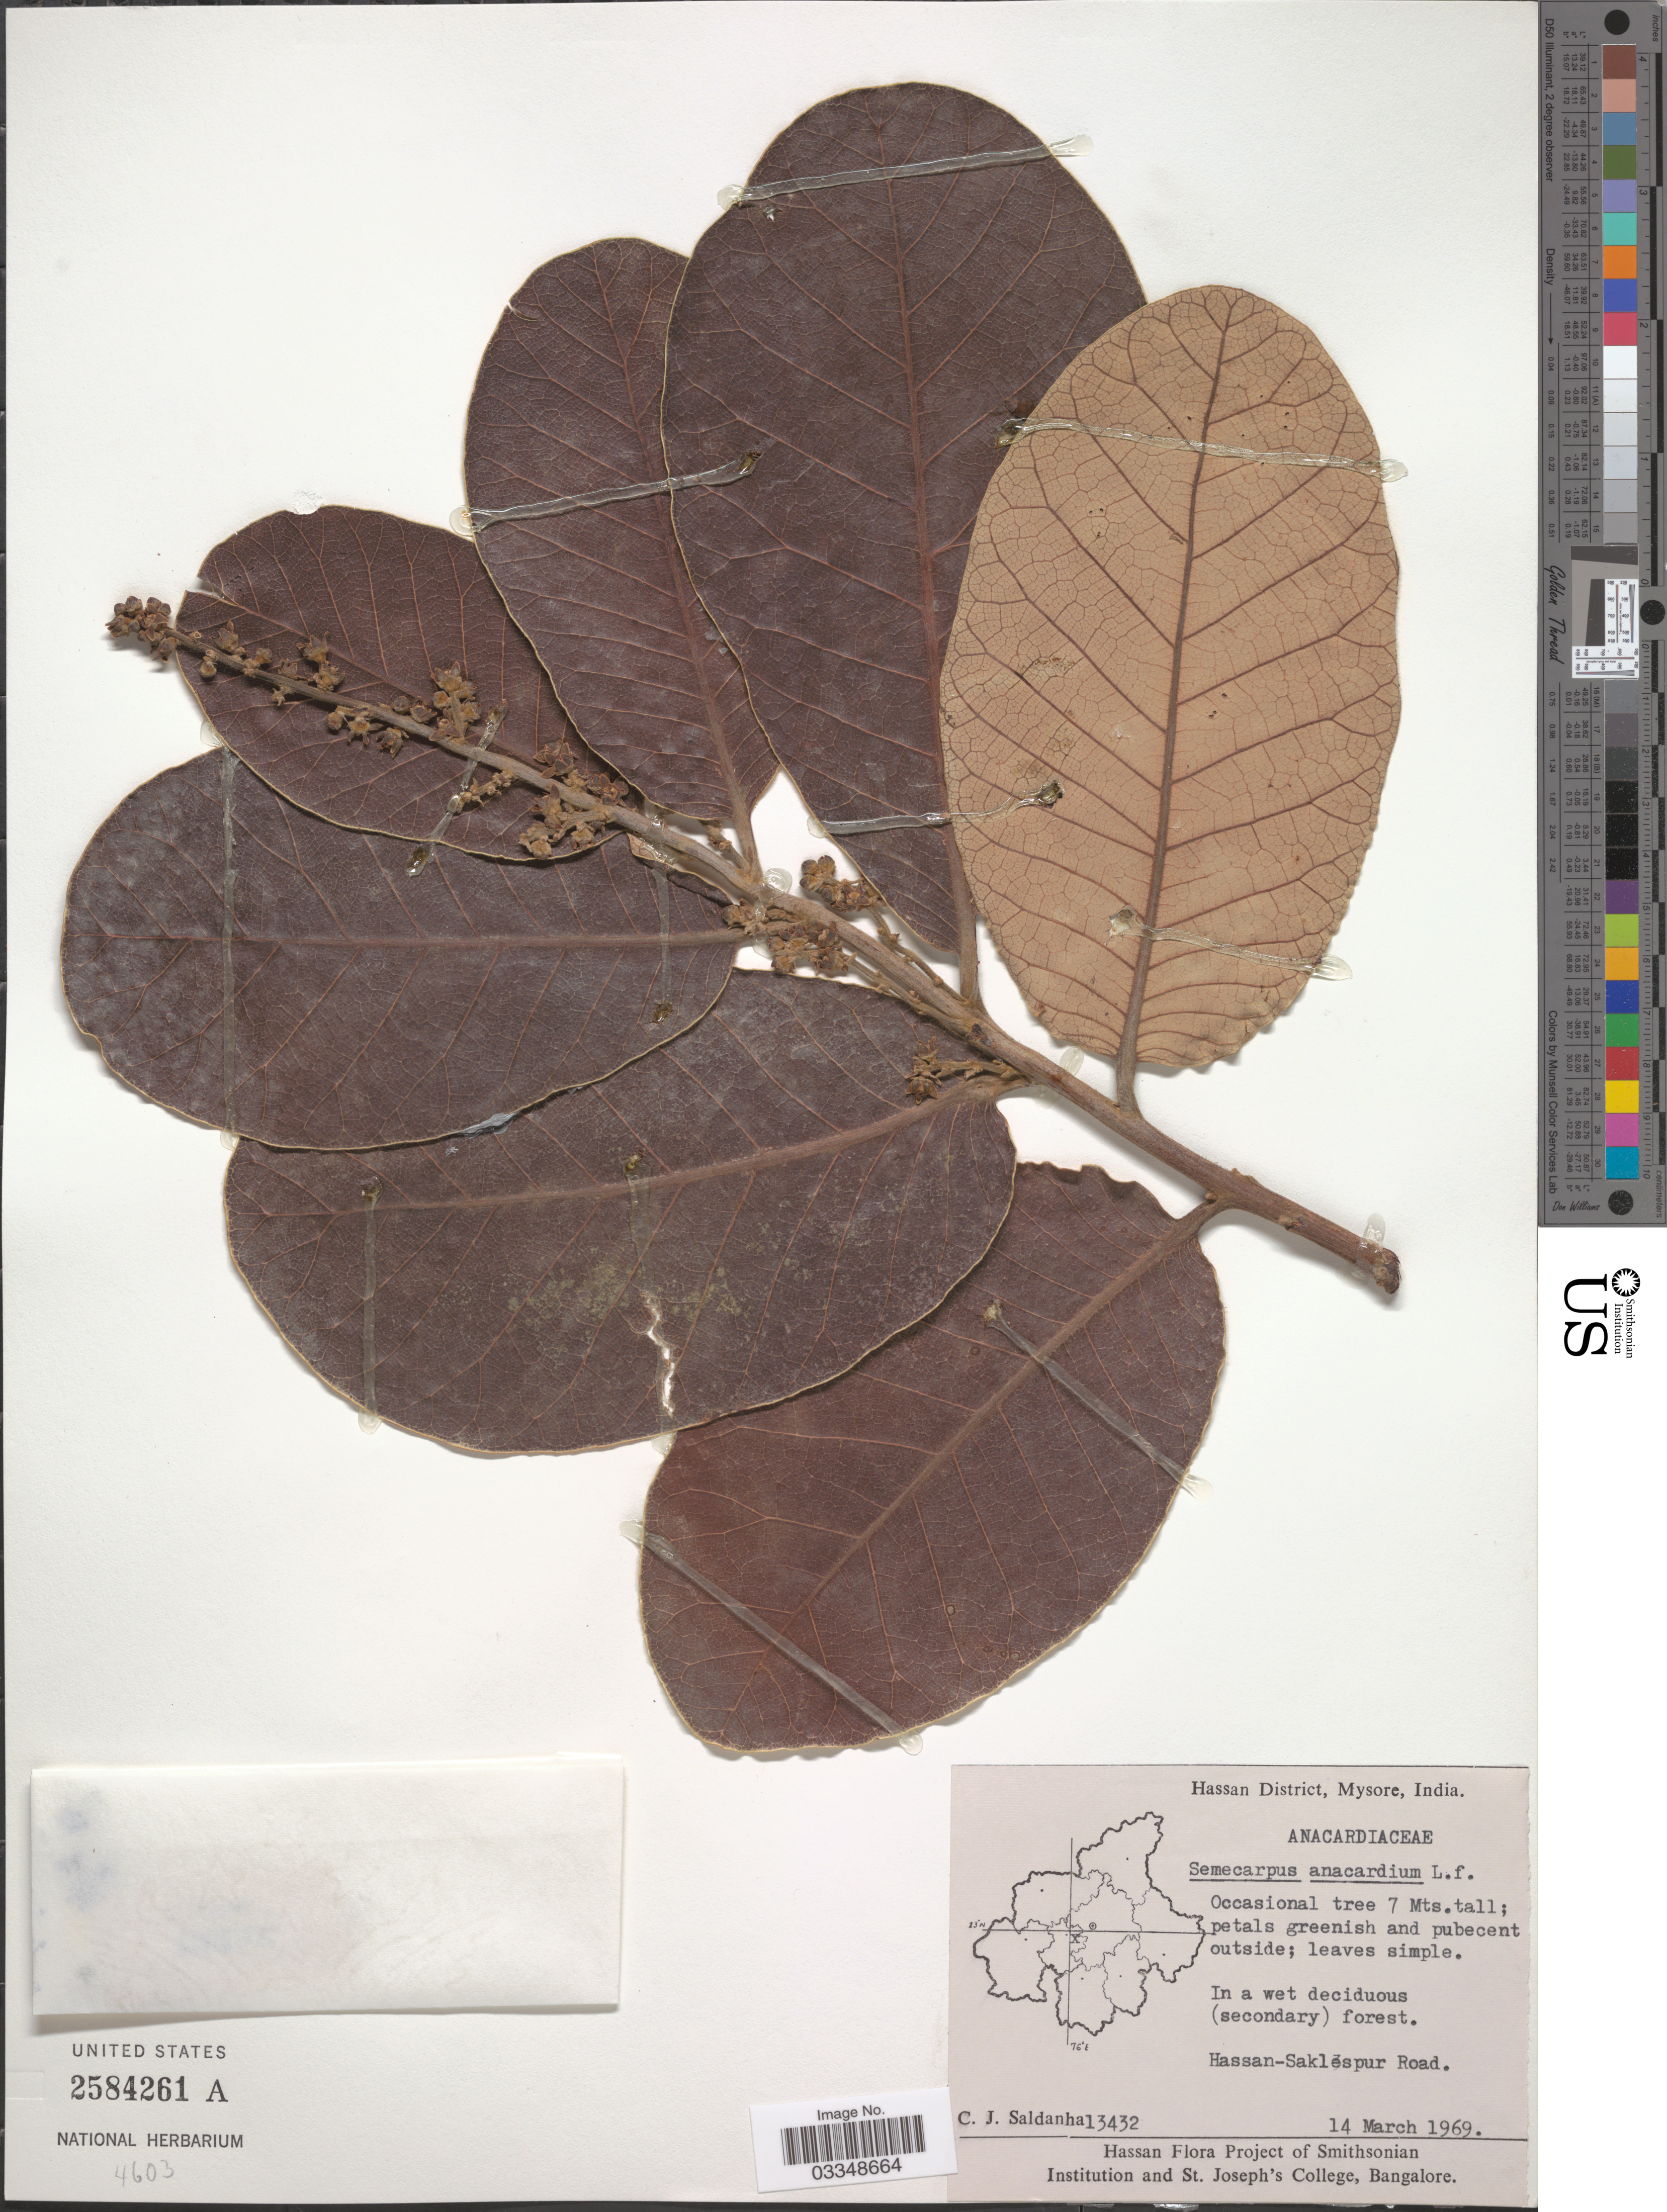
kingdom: Plantae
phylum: Tracheophyta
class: Magnoliopsida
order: Sapindales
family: Anacardiaceae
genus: Semecarpus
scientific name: Semecarpus anacardium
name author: L. f.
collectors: C. J. Saldanha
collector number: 13432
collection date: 1969-03-14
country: India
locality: Hassan District, Mysore. Hassan-Saklespur Road.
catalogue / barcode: US 2584261A